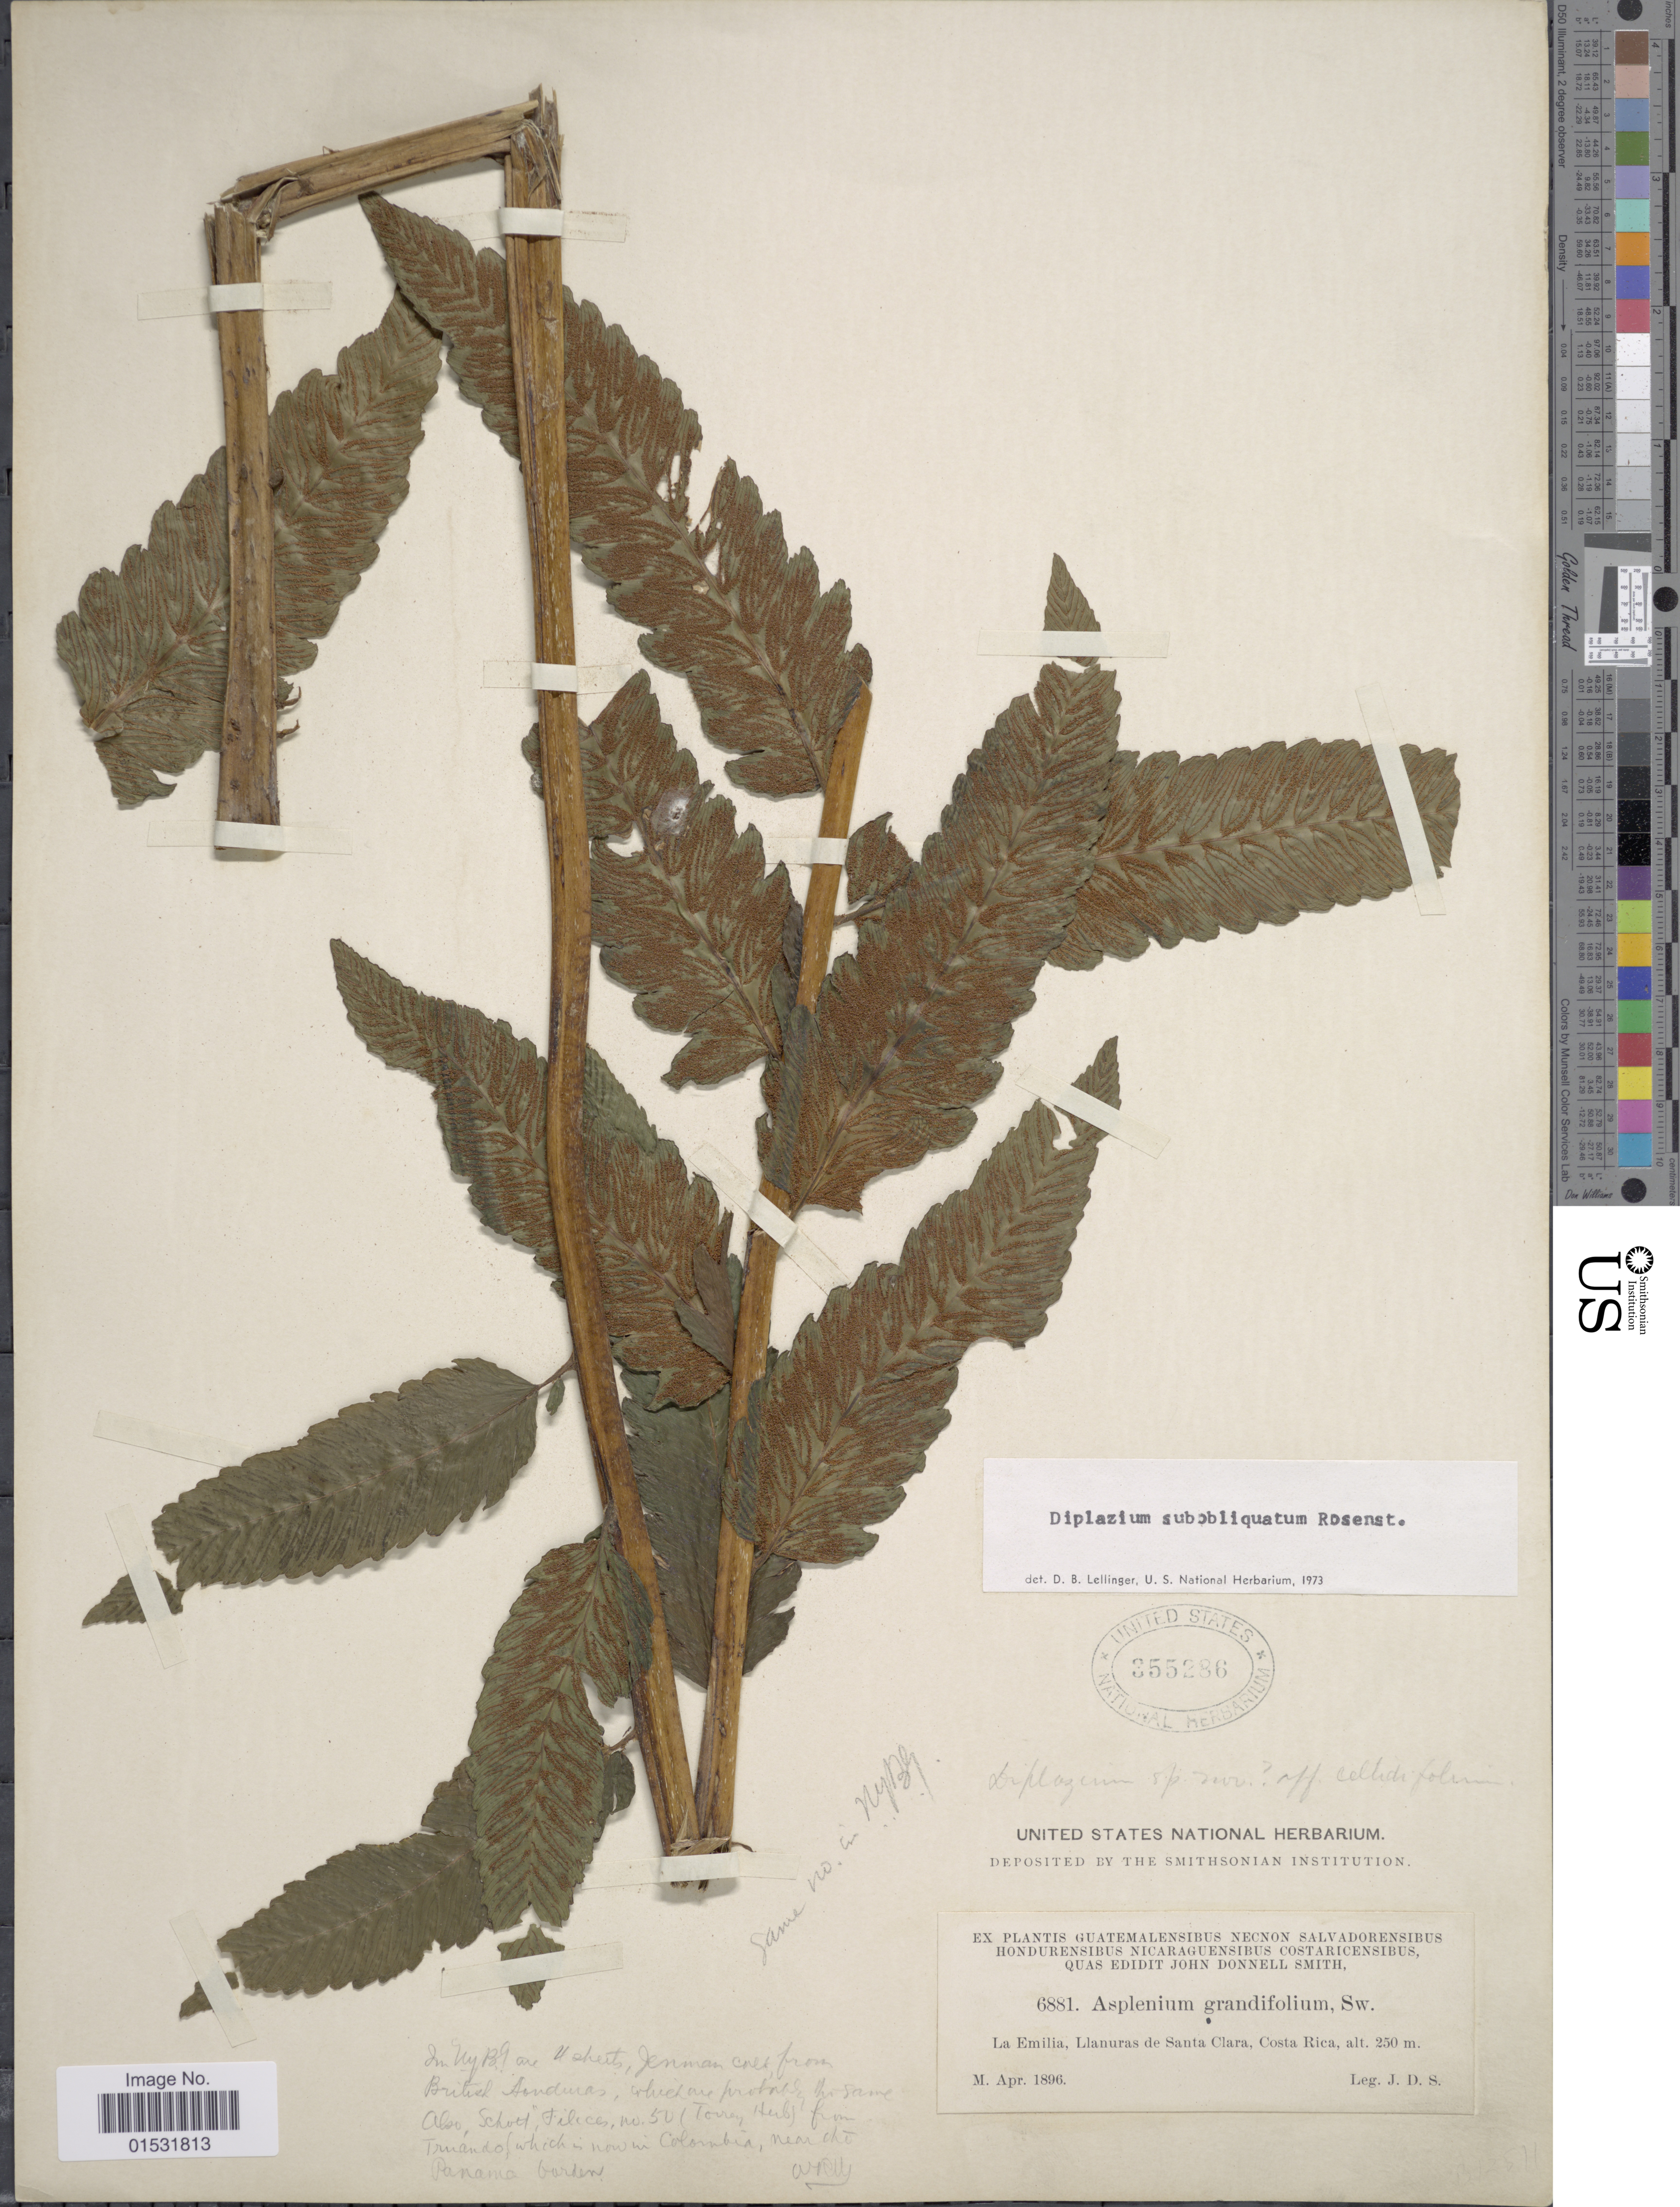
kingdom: Plantae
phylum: Tracheophyta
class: Polypodiopsida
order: Polypodiales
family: Athyriaceae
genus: Diplazium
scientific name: Diplazium grandifolium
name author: Sw.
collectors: J. Donnell Smith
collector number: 6881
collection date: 1896-04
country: Costa Rica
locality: La Emilia, Llanuras de Santa Clara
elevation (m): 250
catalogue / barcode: US 855286